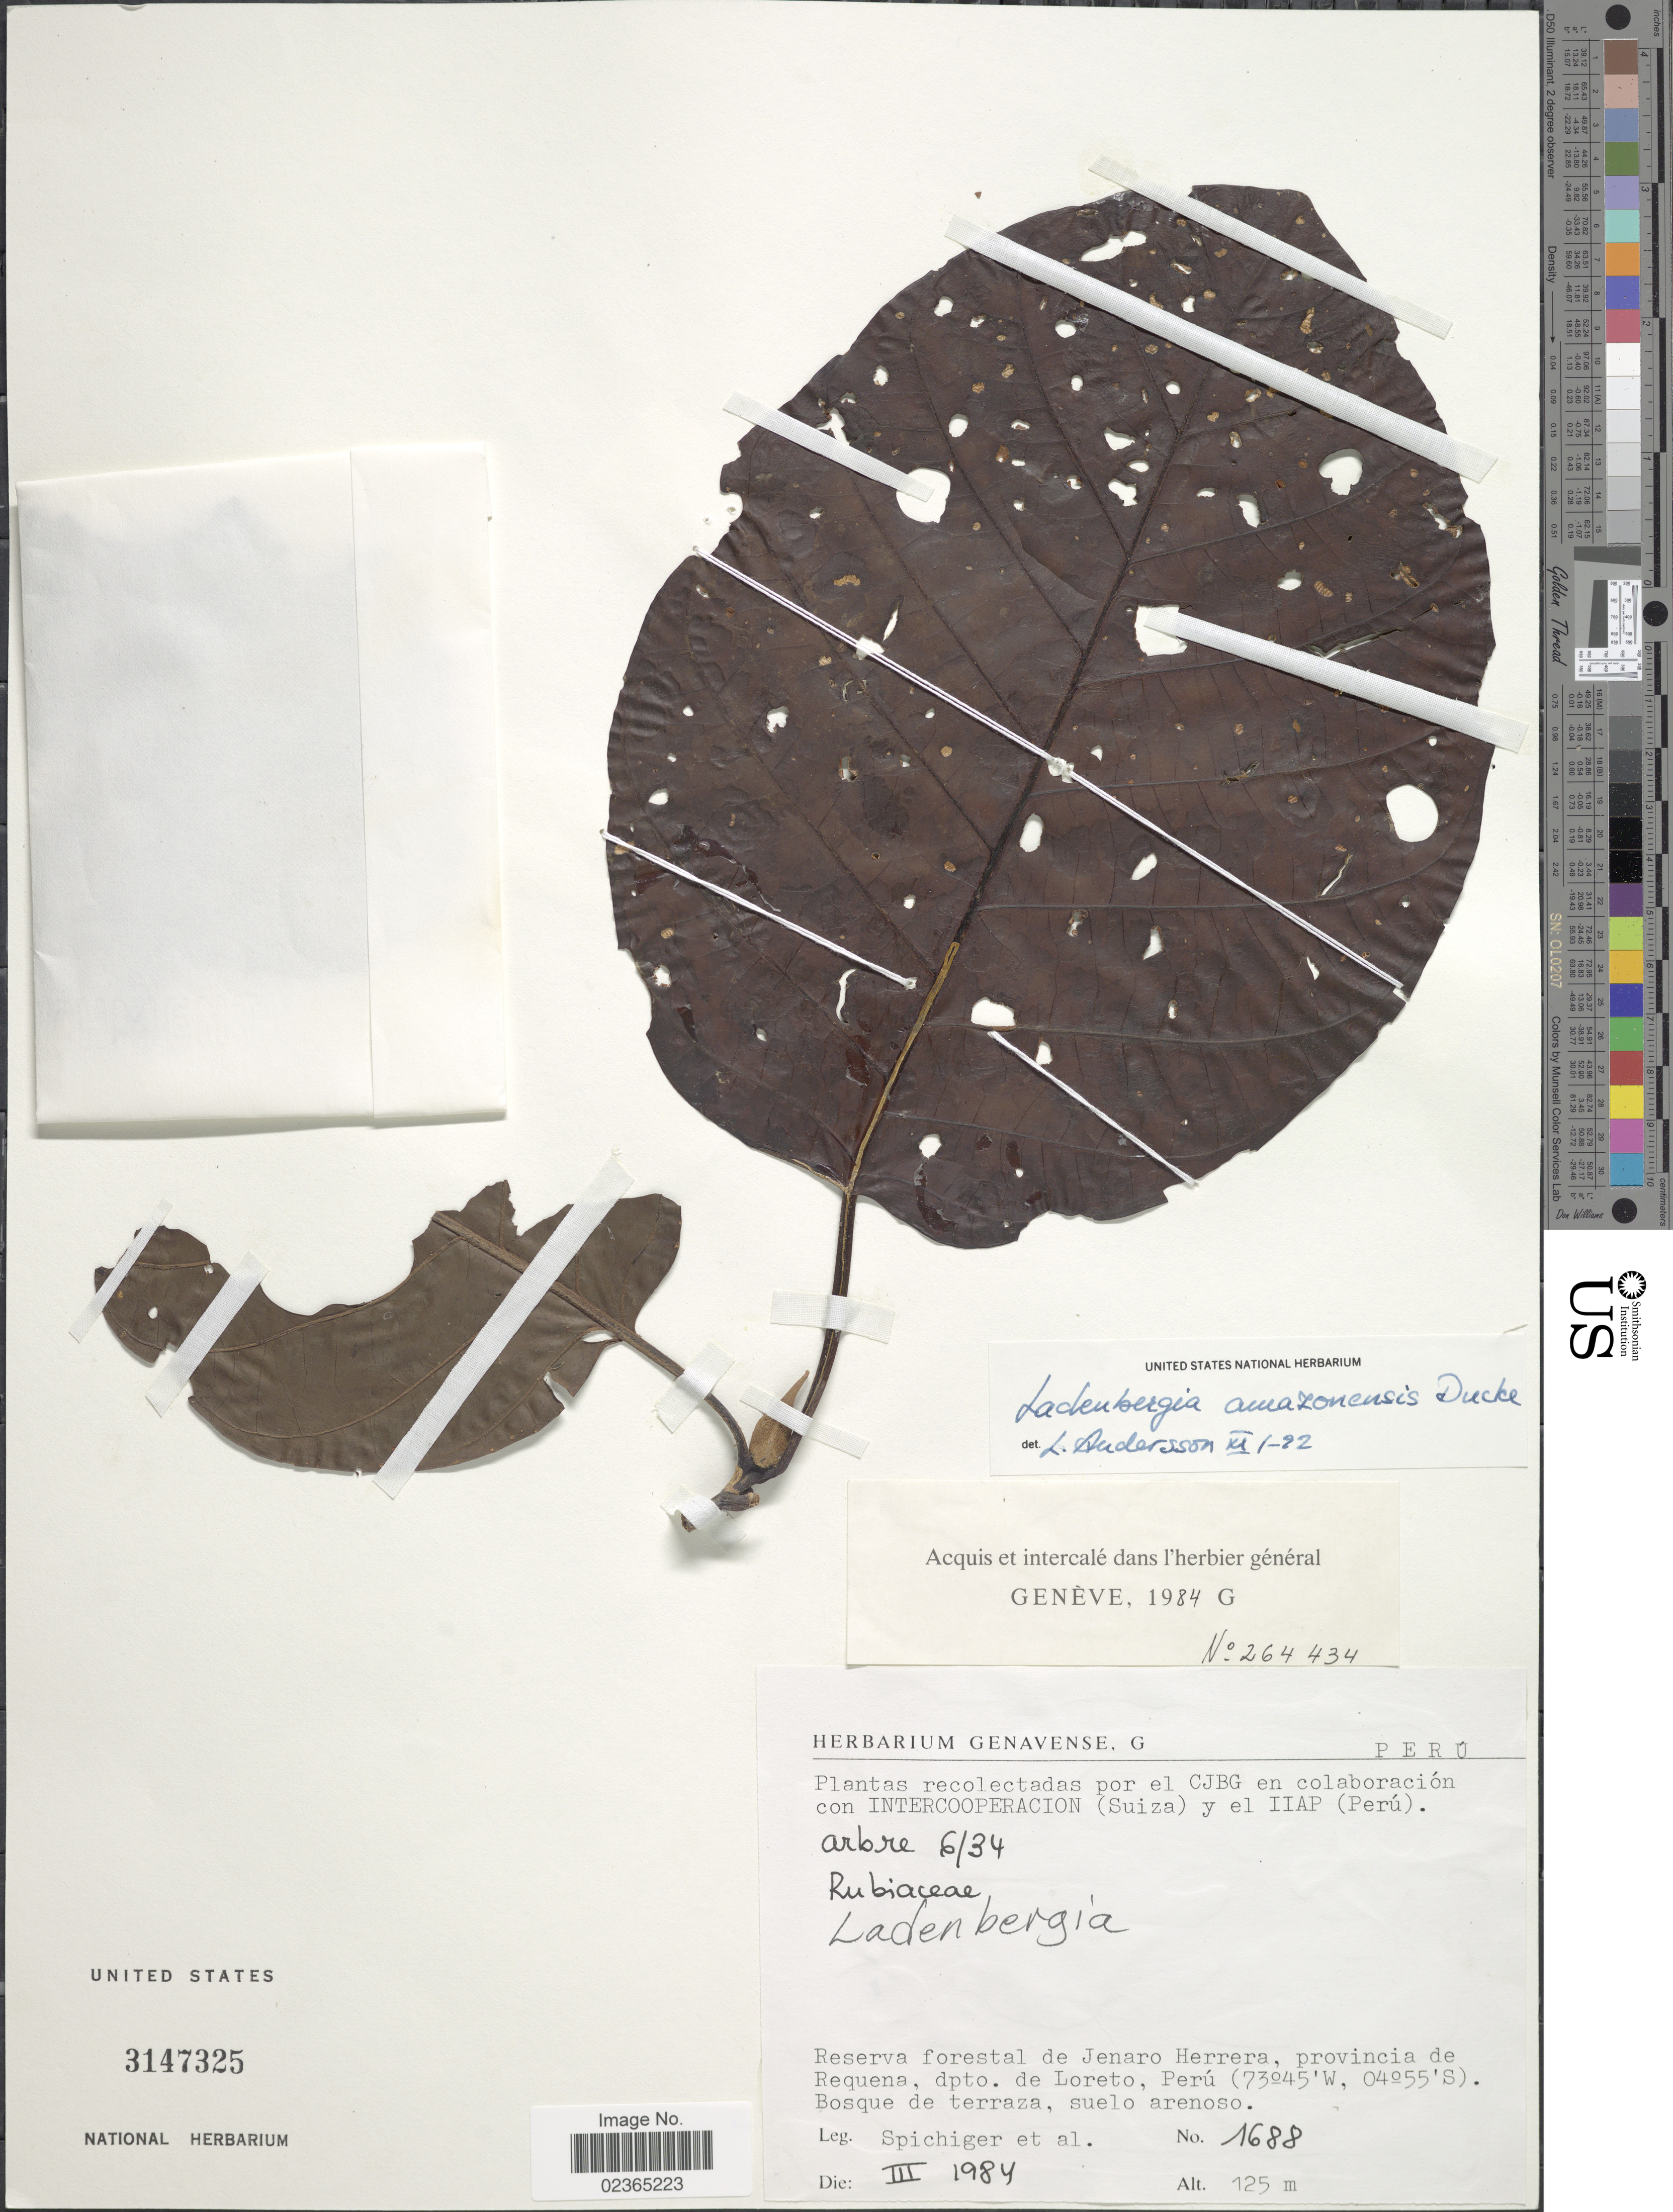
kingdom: Plantae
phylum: Tracheophyta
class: Magnoliopsida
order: Gentianales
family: Rubiaceae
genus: Ladenbergia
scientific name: Ladenbergia amazonensis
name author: Ducke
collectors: Spichiger & et al.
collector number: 1688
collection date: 1984-03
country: Peru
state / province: Loreto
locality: Reserva forestal de Jenaro Herrera, provincia de Requena, dpto. de Loreto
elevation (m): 125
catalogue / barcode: US 3147325